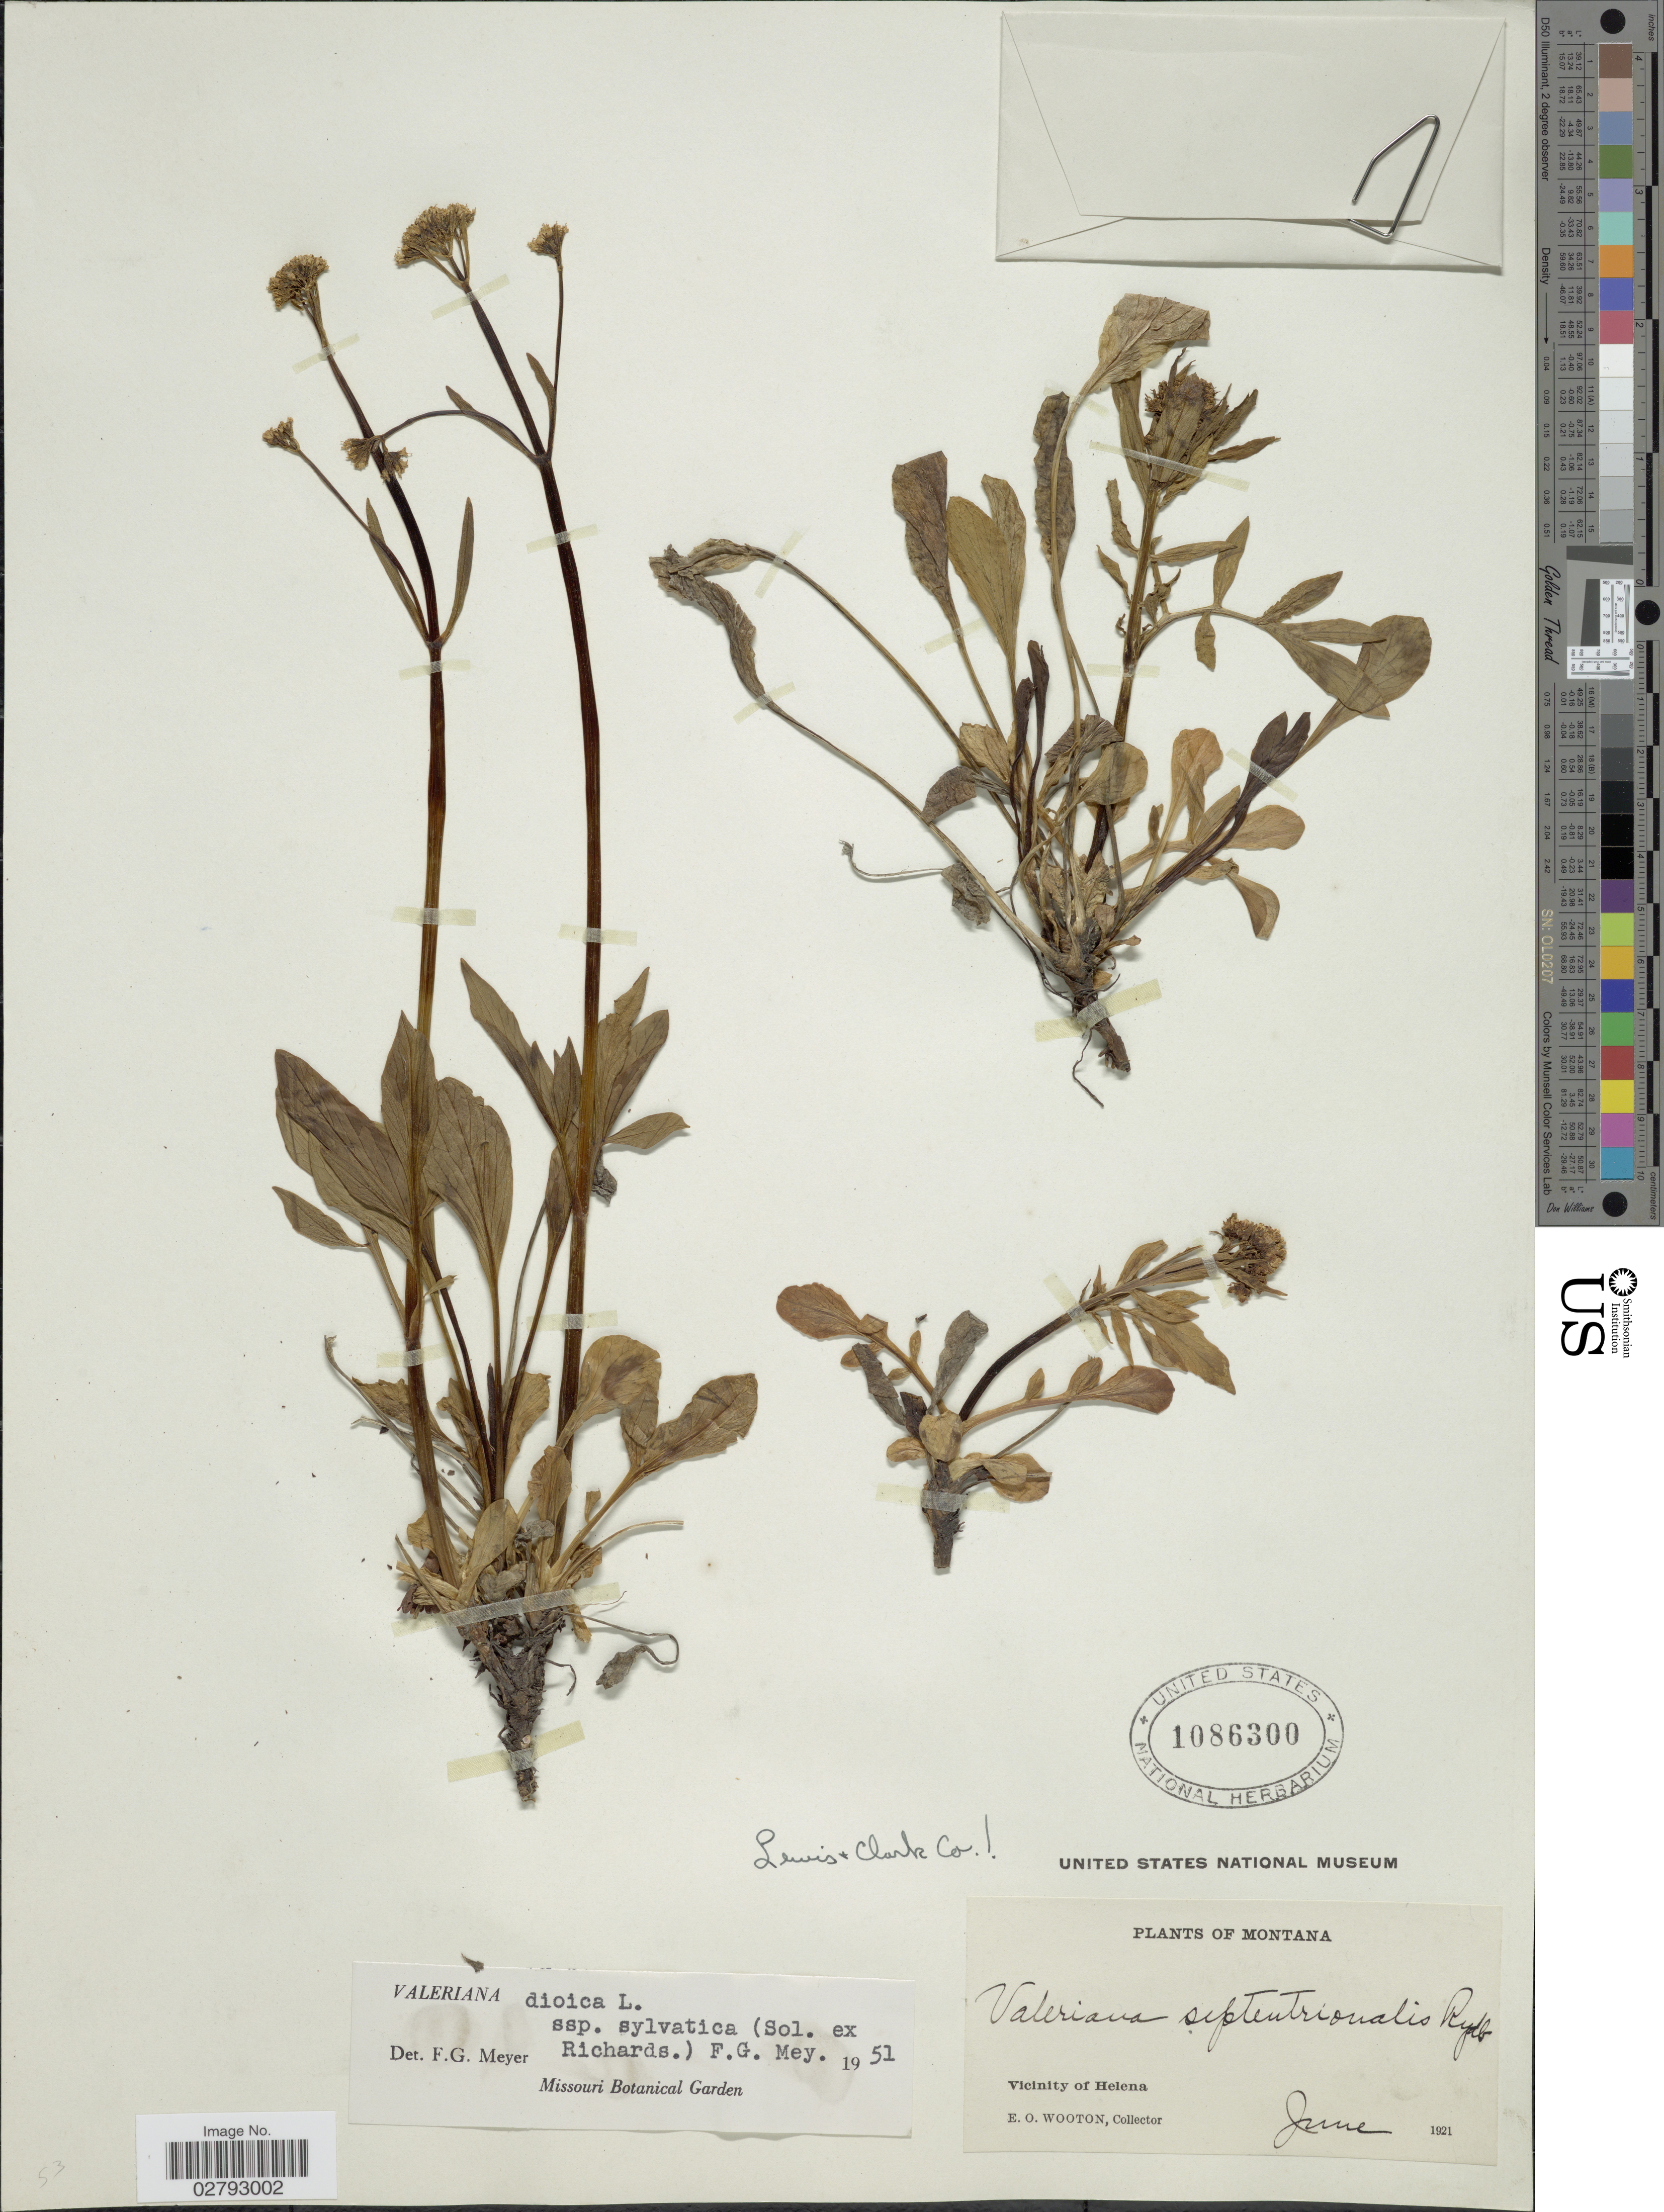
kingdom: Plantae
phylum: Tracheophyta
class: Magnoliopsida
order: Dipsacales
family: Caprifoliaceae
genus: Valeriana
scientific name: Valeriana dioica subsp. sylvatica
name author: (Sol. ex Richardson) F.G. Mey.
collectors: E. O. Wooton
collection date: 1921-06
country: United States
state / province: Montana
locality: Vicinity of Helena. Lewis & Clark Co.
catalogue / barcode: US 1086300